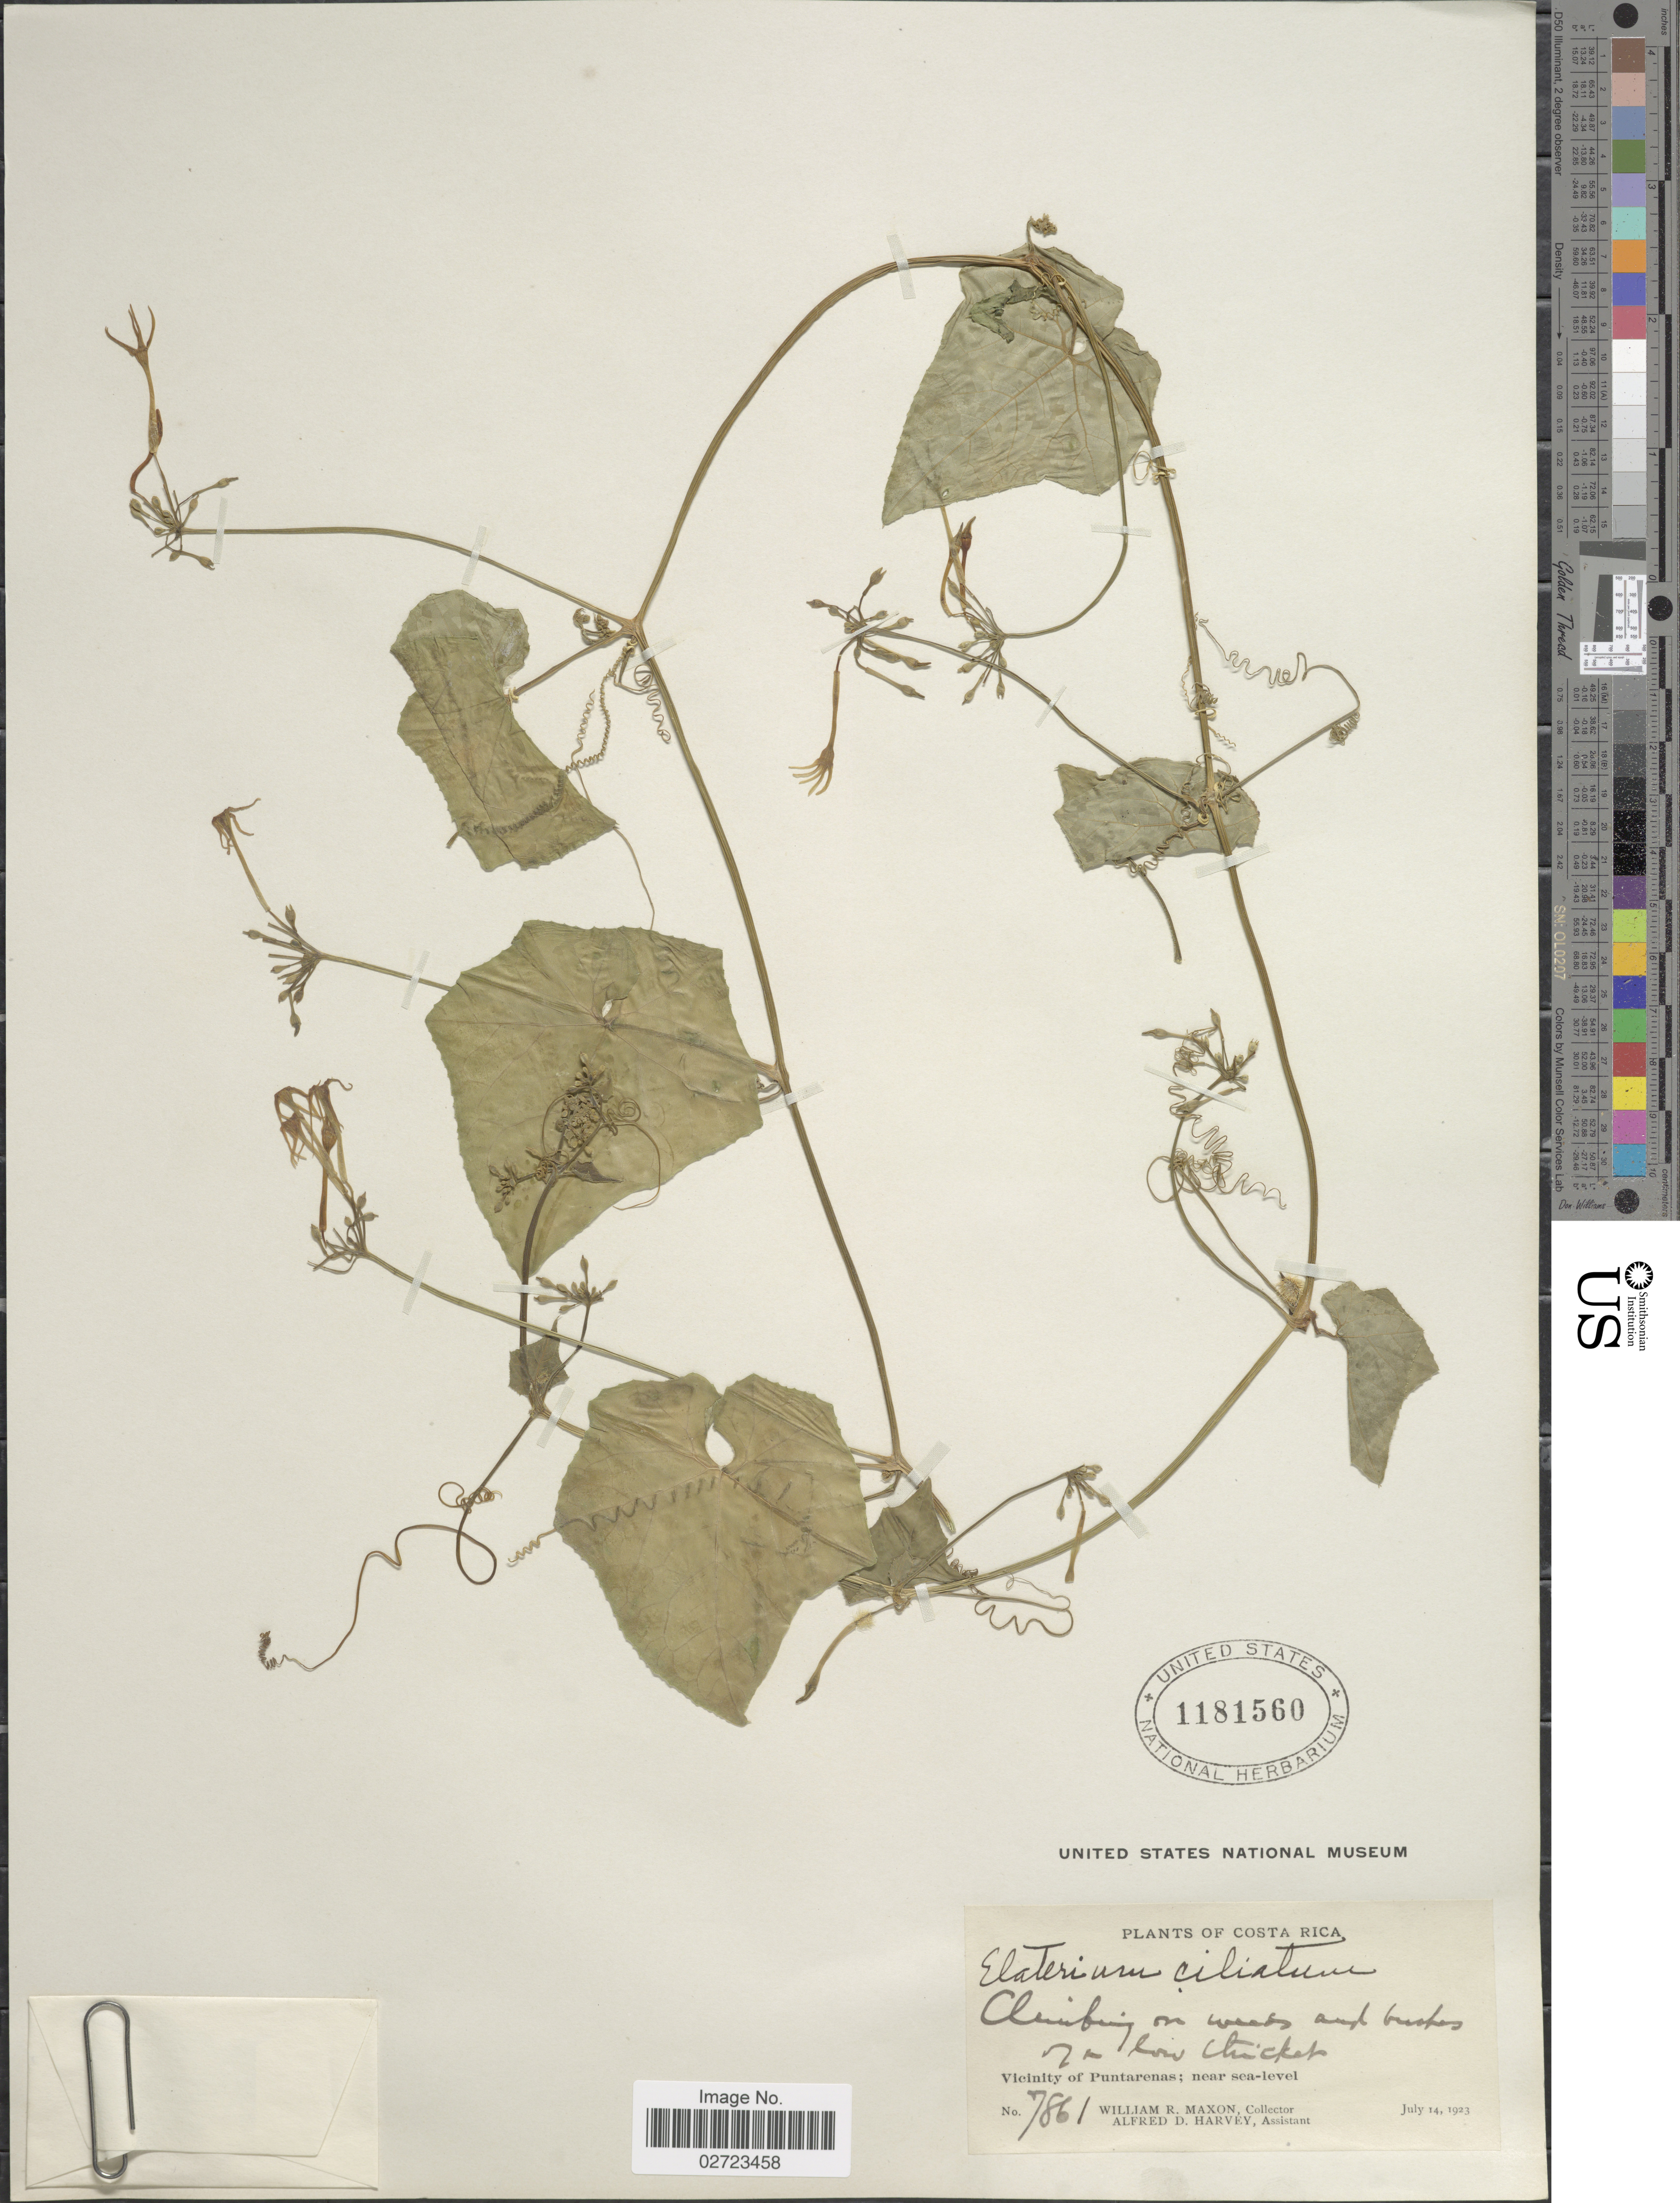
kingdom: Plantae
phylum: Tracheophyta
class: Magnoliopsida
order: Cucurbitales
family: Cucurbitaceae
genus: Cyclanthera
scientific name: Cyclanthera carthagenensis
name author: (Jacq.) H. Schaef. & S.S. Renner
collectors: W. R. Maxon & A. D. Harvey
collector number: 7861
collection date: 1923-07-14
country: Costa Rica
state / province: Puntarenas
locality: Vicinity of Puntarenas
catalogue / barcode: US 1181560